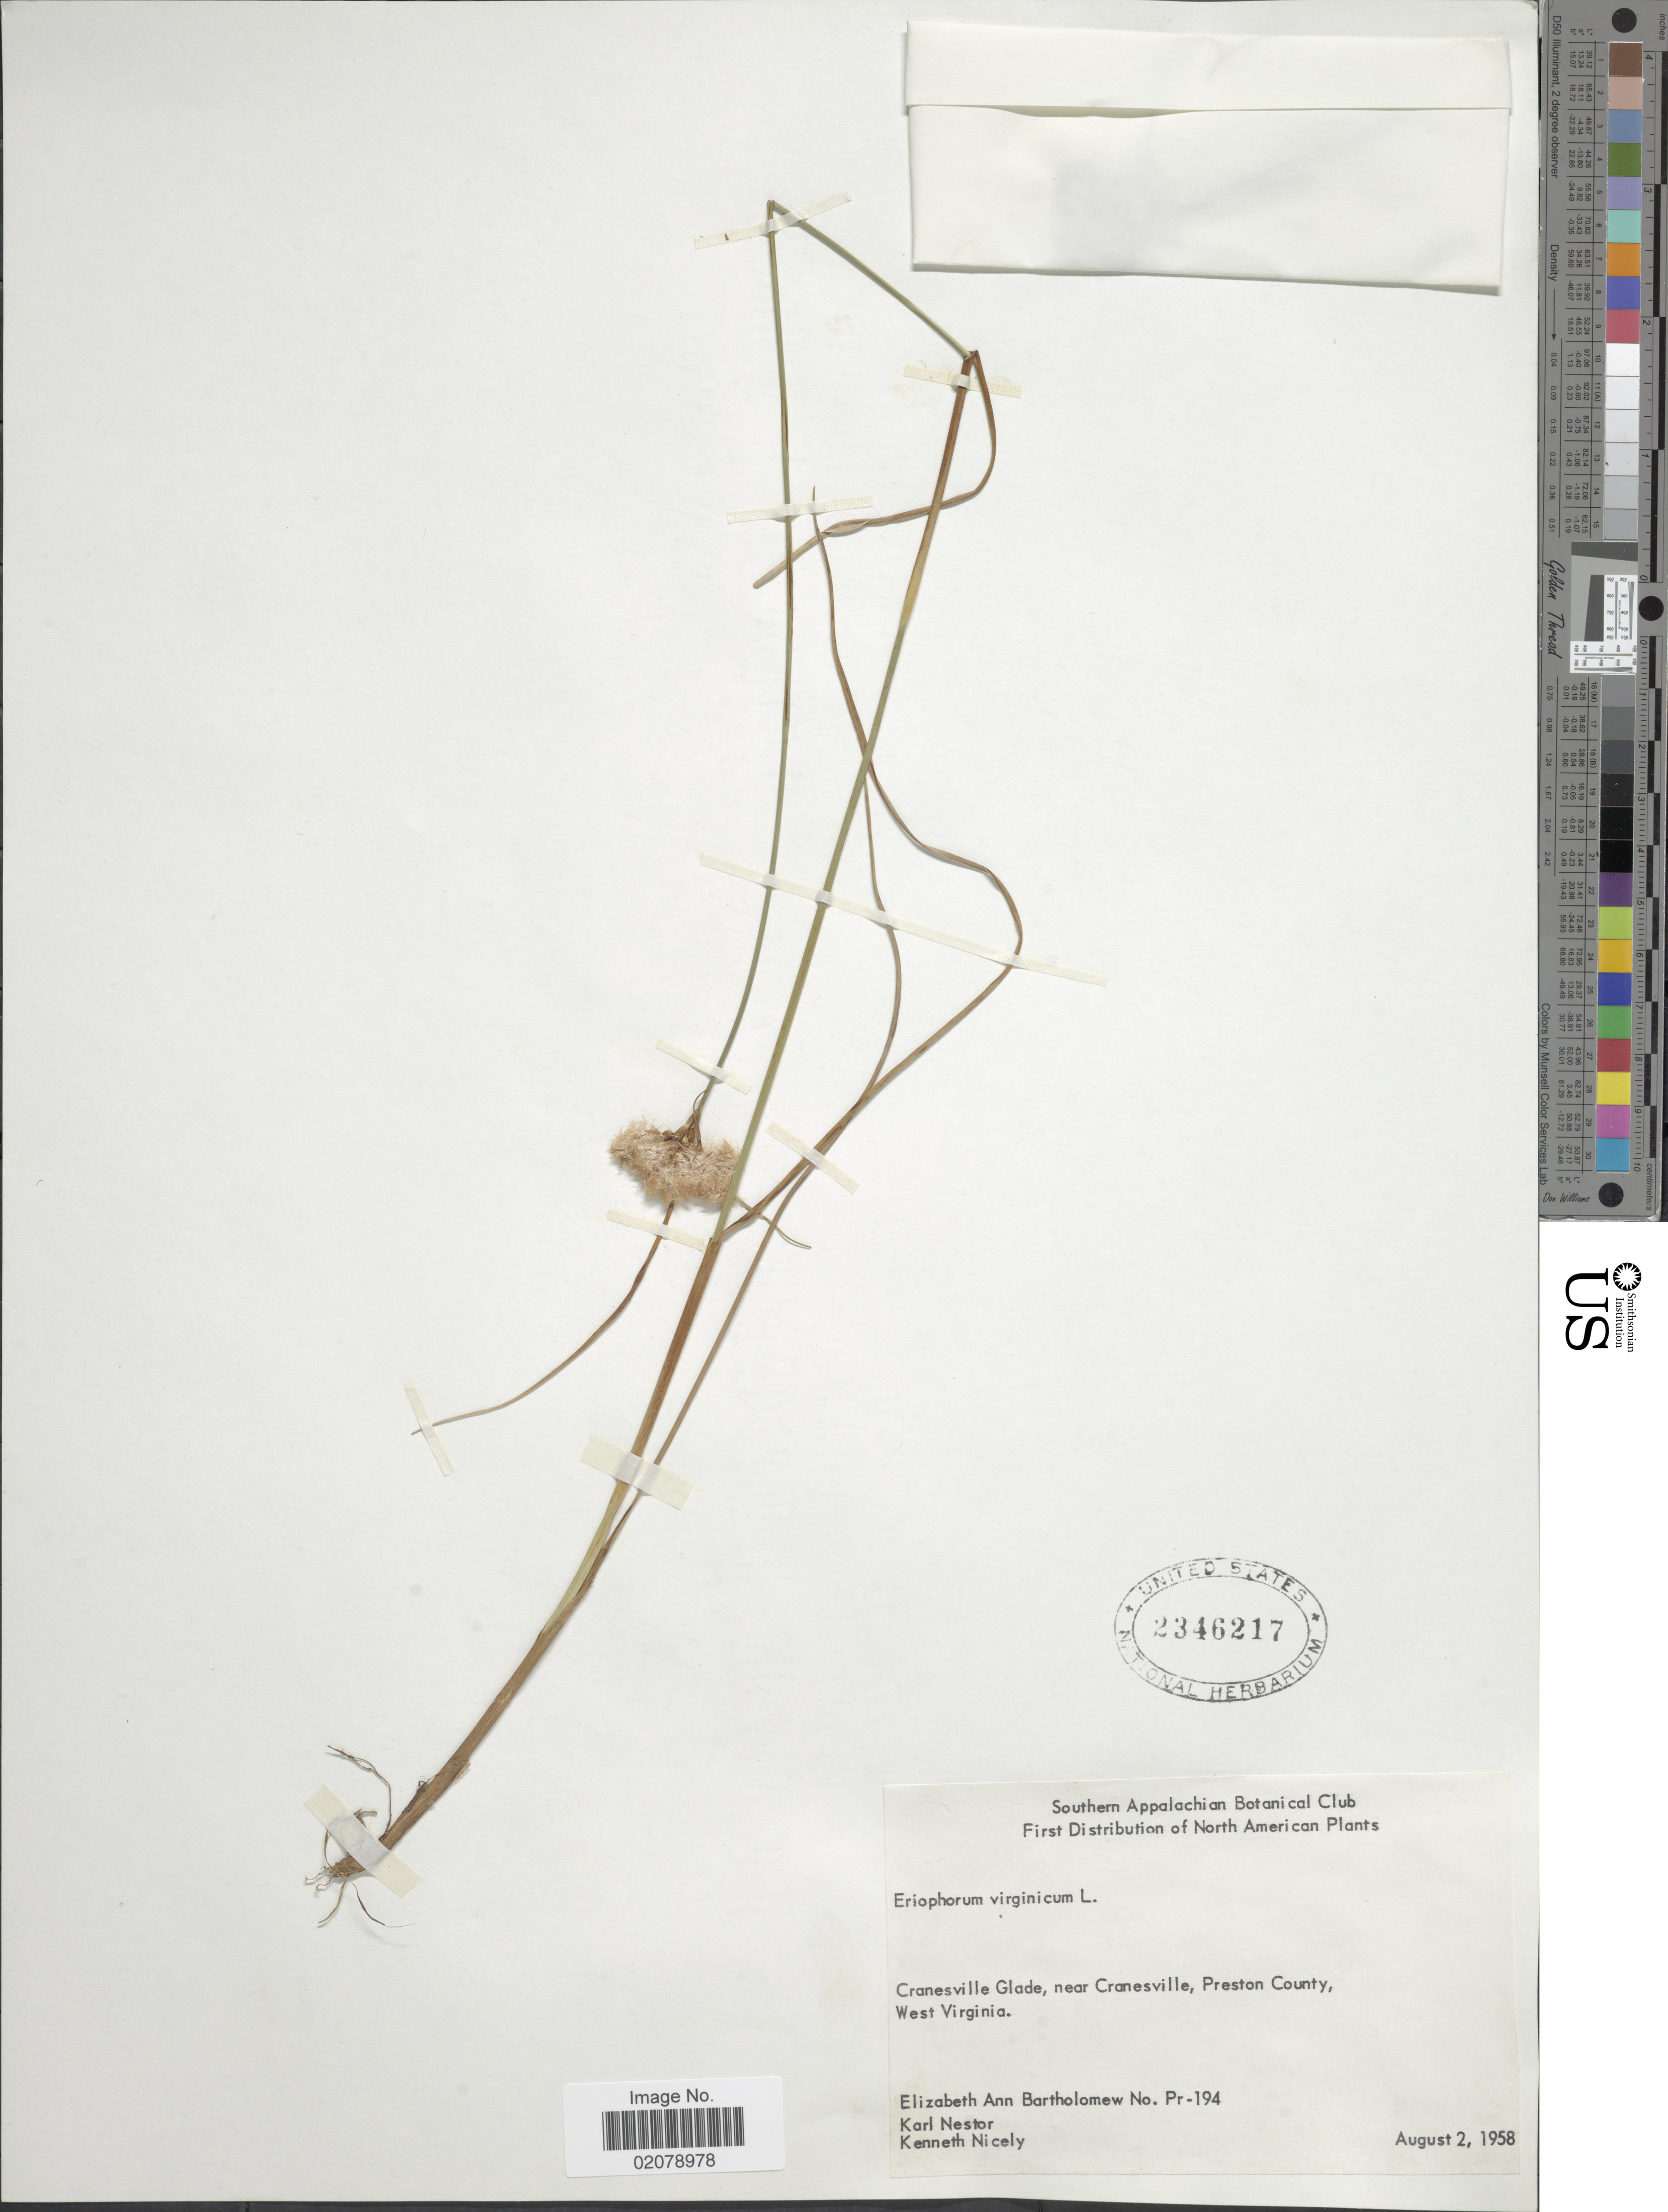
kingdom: Plantae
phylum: Tracheophyta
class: Liliopsida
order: Poales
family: Cyperaceae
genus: Eriophorum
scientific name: Eriophorum virginicum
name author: L.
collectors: E. Bartholomew, K. Nestor & K. Nicely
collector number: Pr-194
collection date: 1958-08-02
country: United States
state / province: West Virginia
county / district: Preston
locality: Cranesville, near Cranesville, Preston County, West Virginia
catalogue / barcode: US 2346217